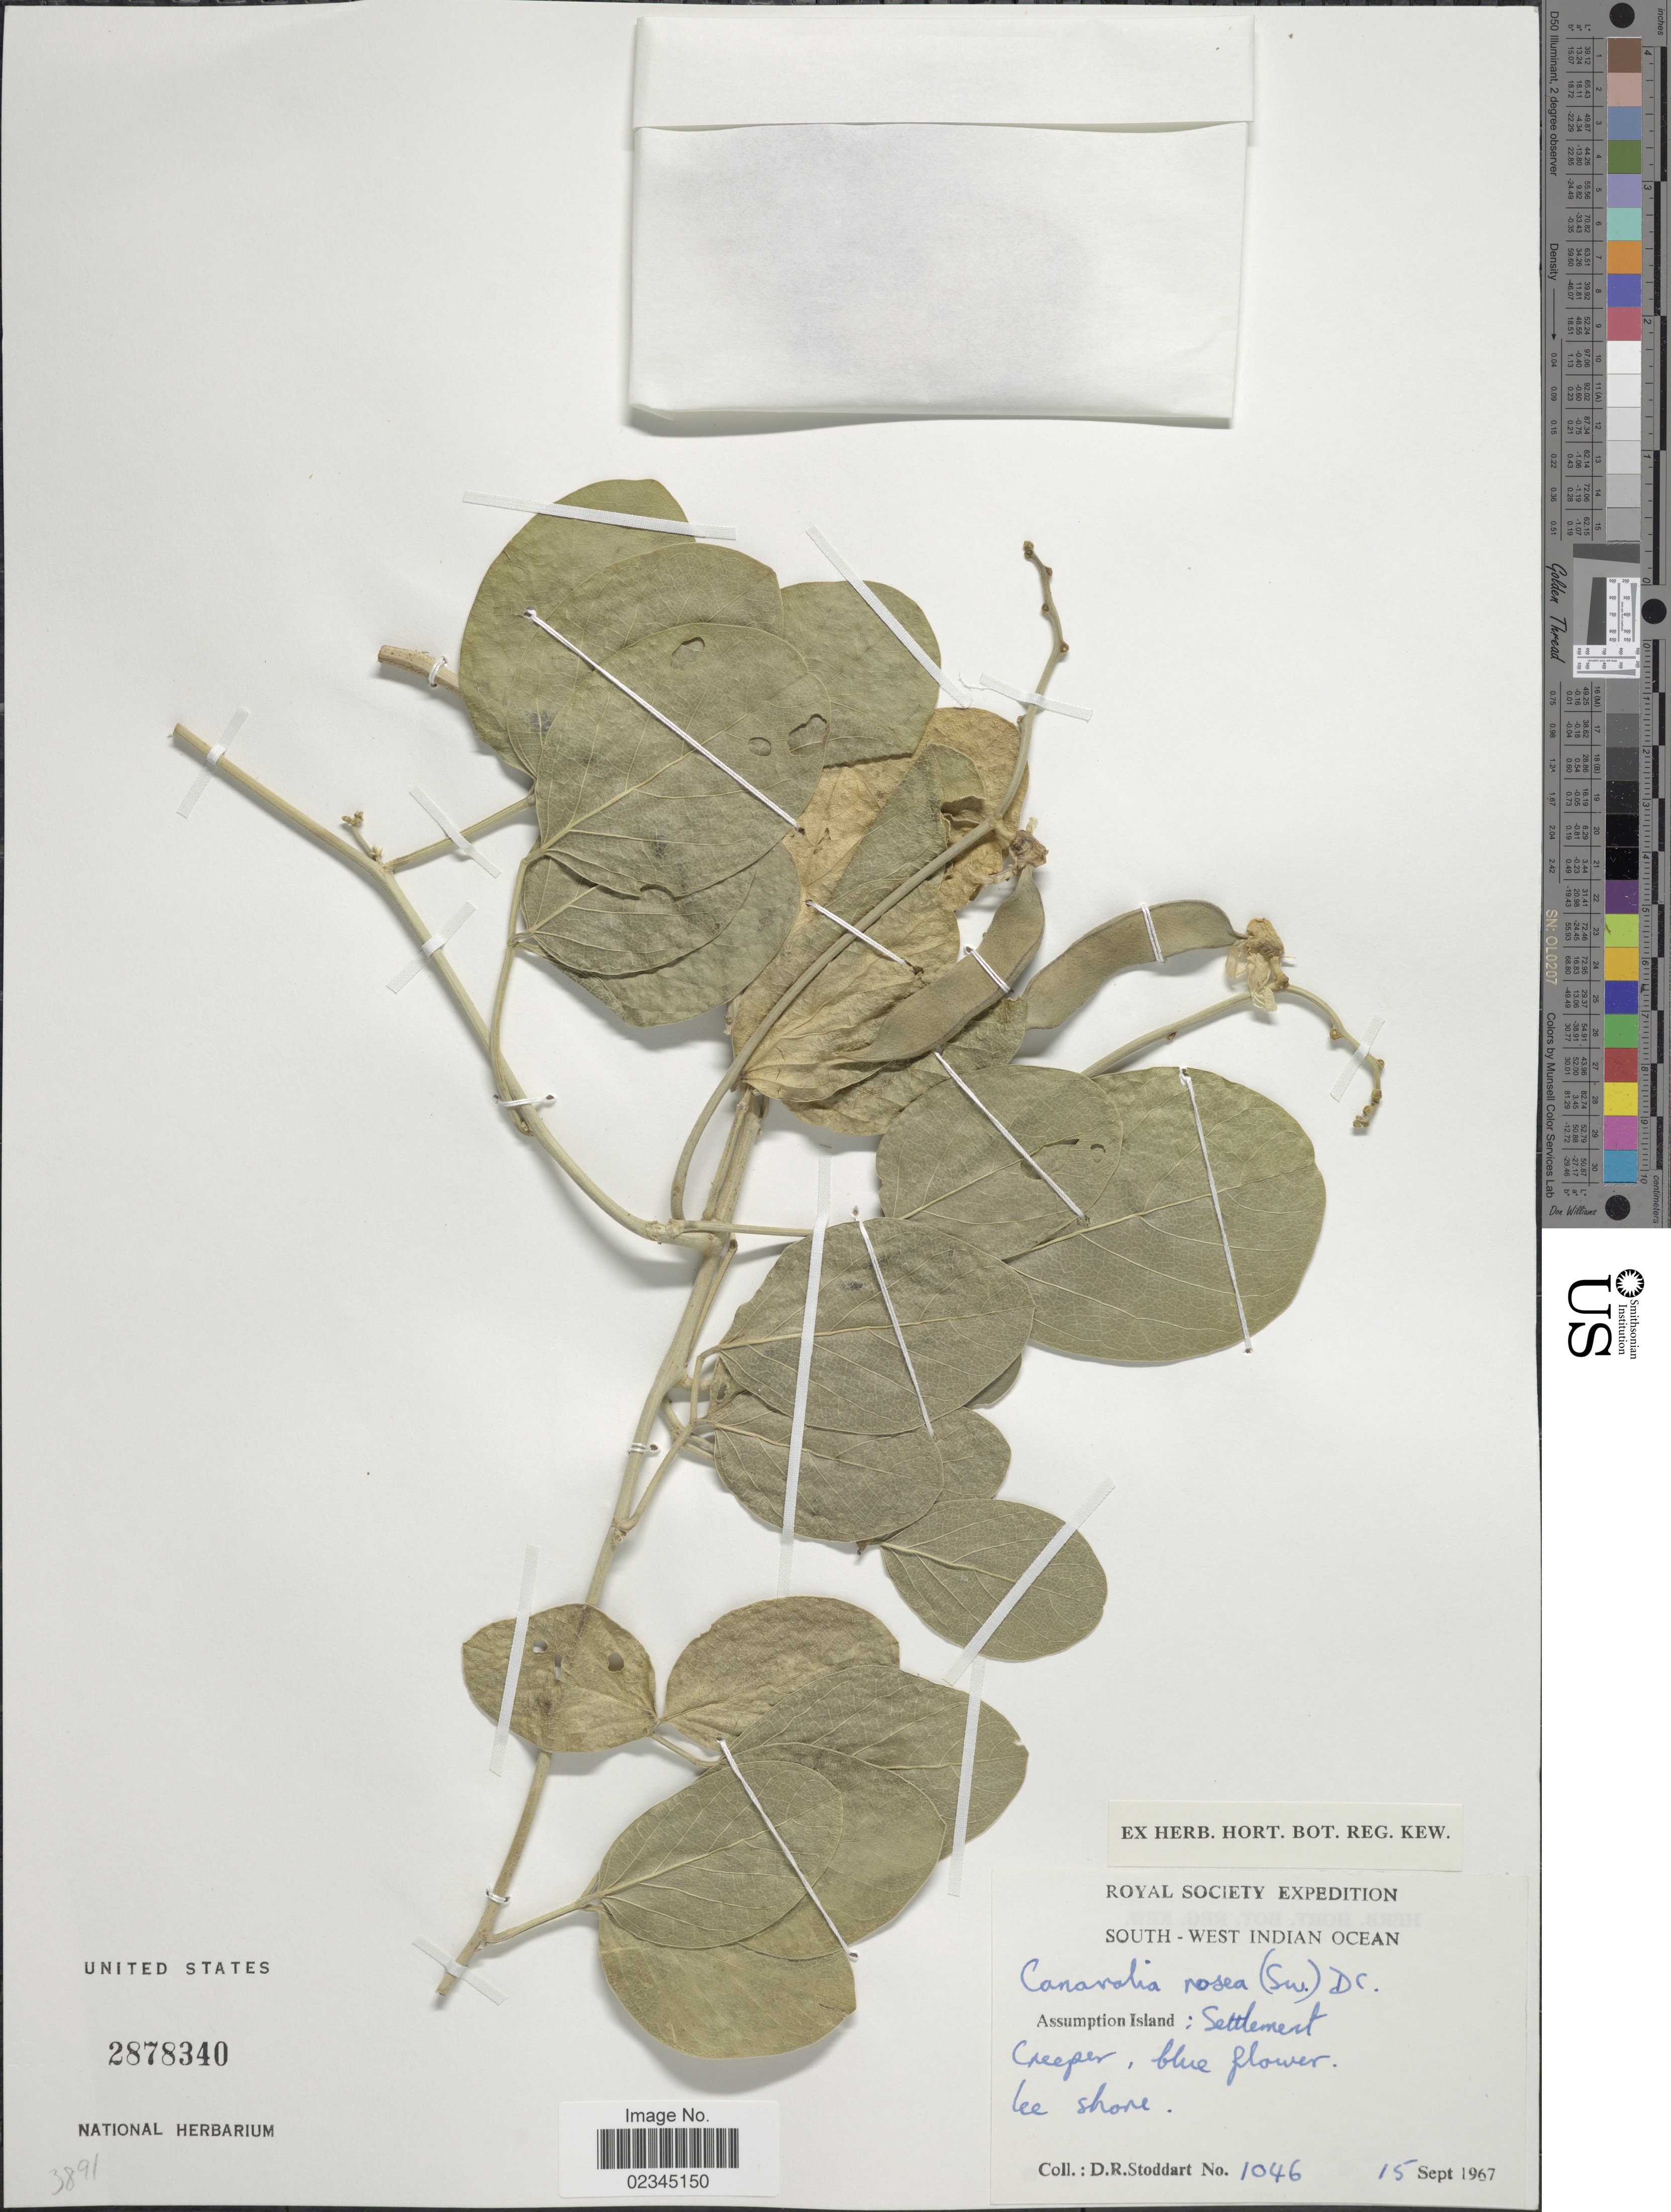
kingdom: Plantae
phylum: Tracheophyta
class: Magnoliopsida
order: Fabales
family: Fabaceae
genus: Canavalia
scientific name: Canavalia rosea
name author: (Sw.) DC.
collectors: D. R. Stoddart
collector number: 1046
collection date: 1967-09-15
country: Seychelles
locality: South-West Indian Ocean. Asumprion Island: Settlement.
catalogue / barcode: US 2878340